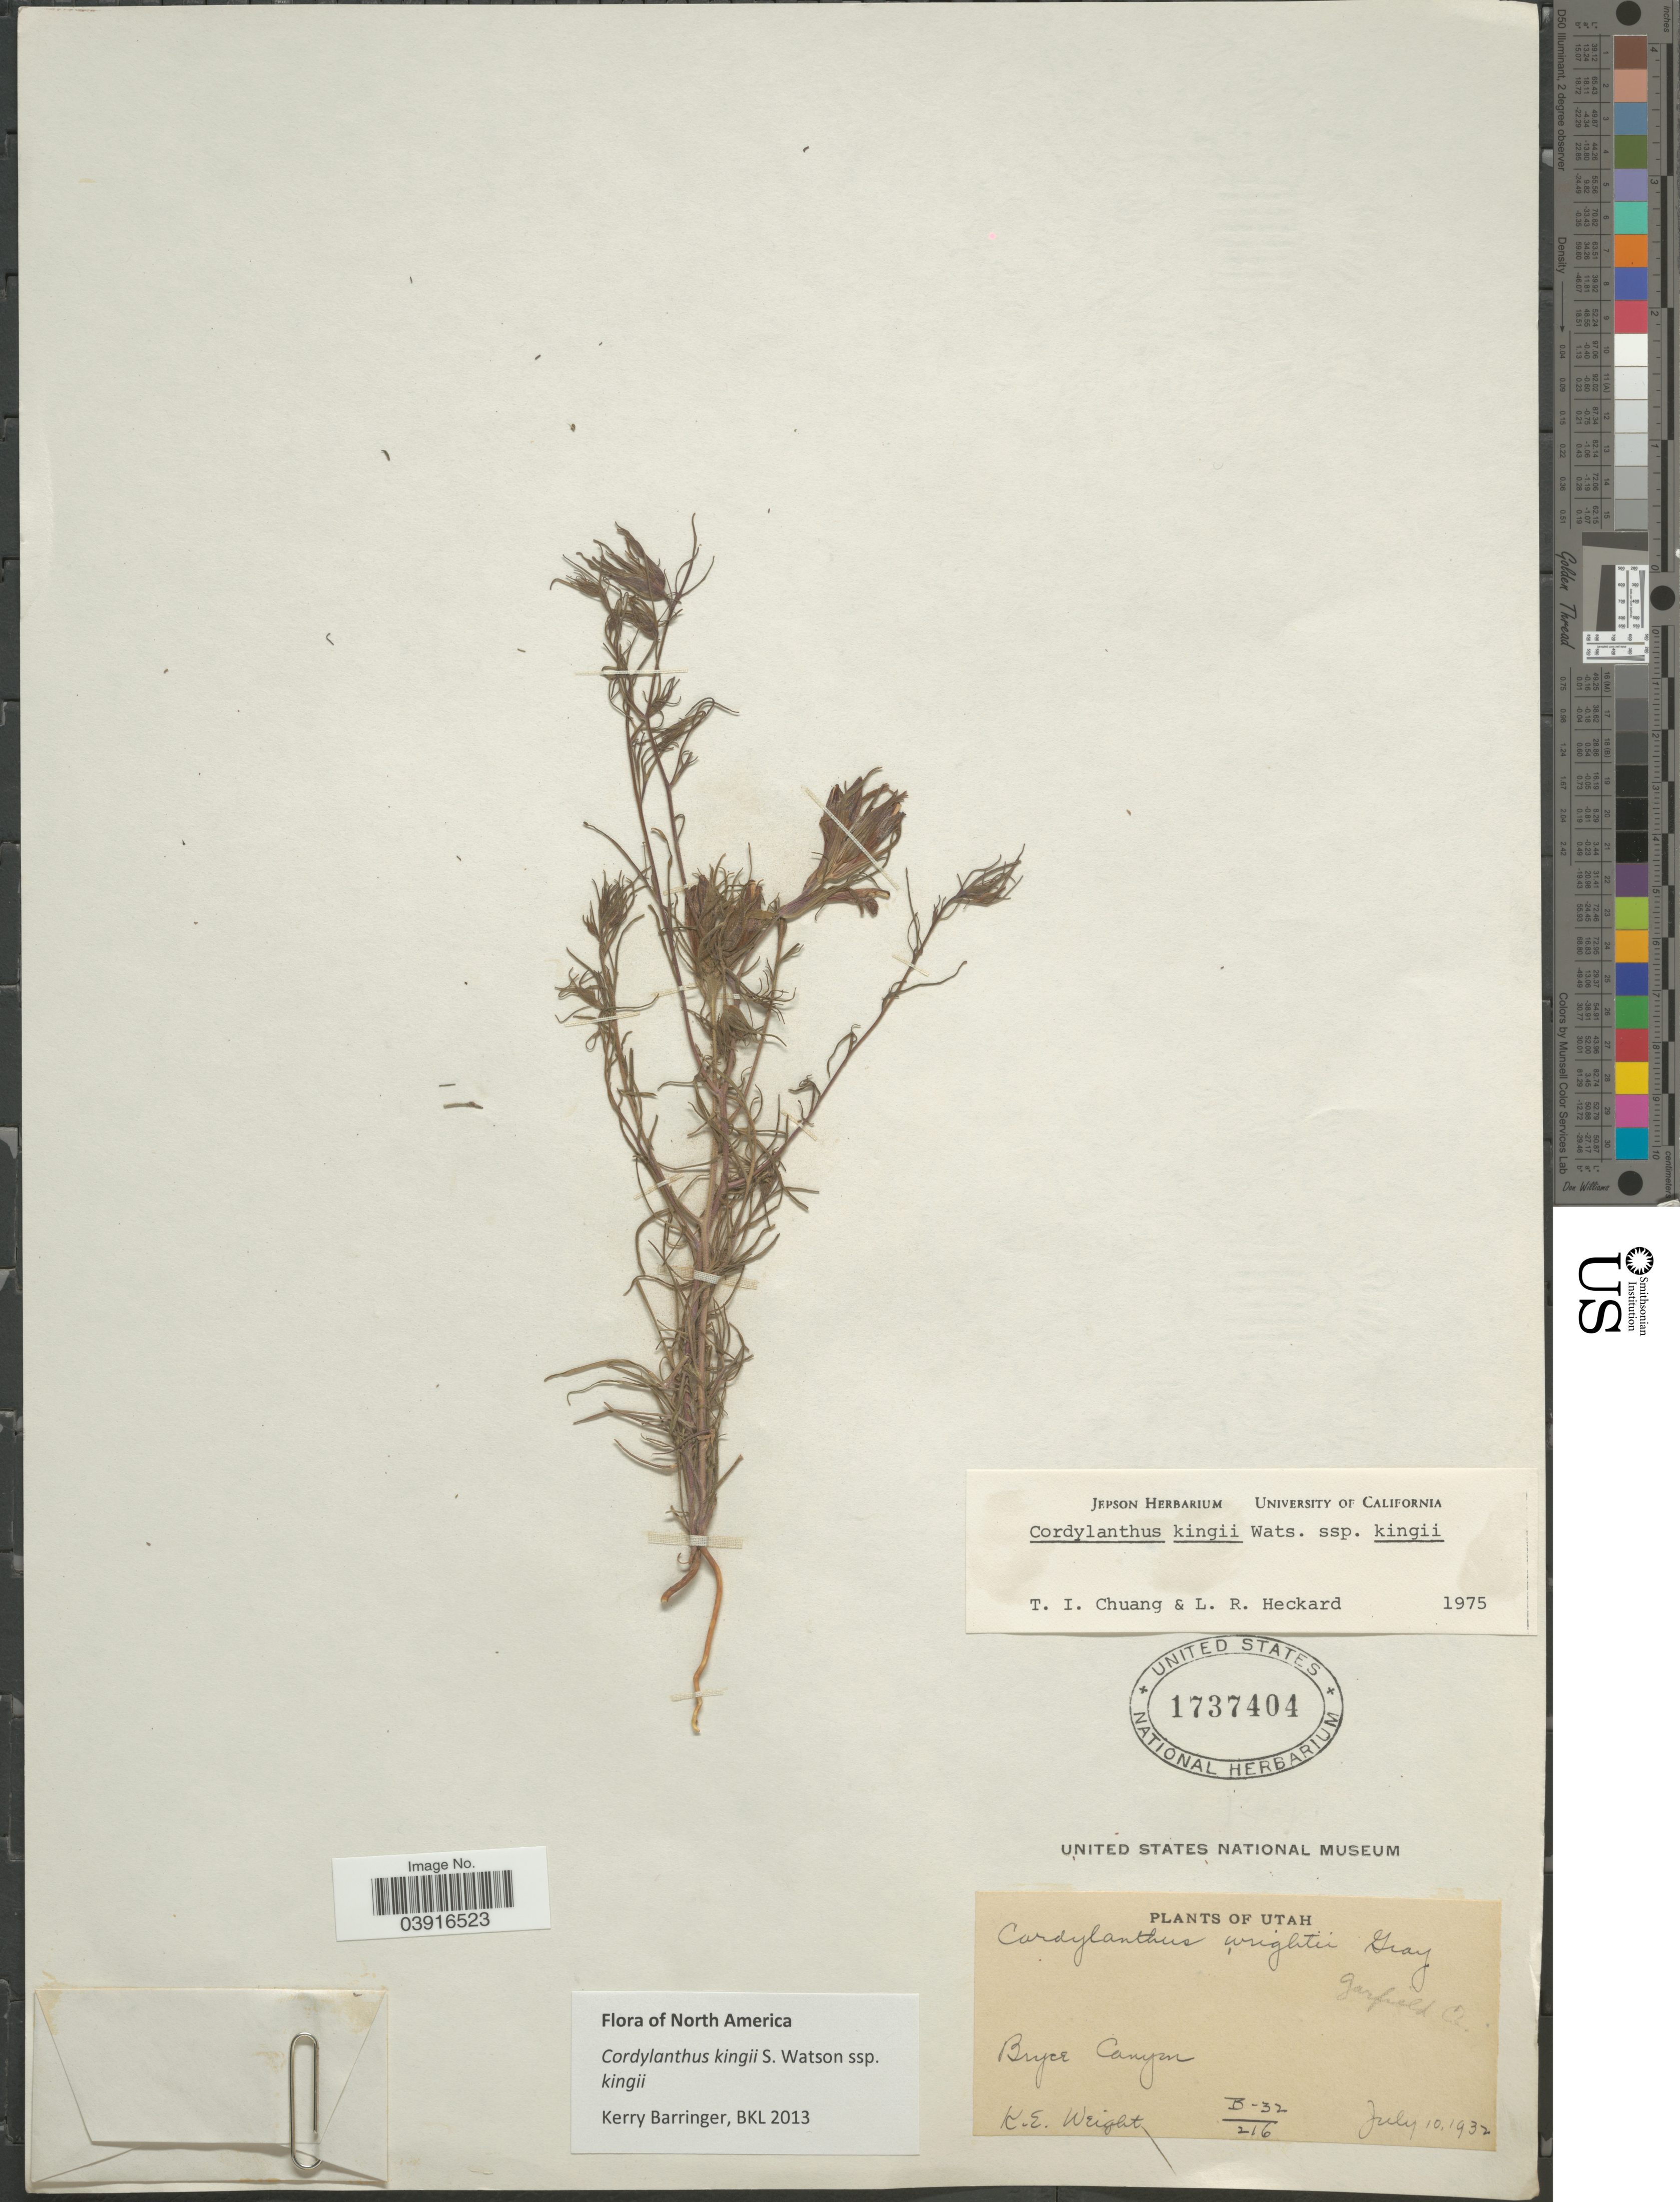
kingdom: Plantae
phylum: Tracheophyta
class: Magnoliopsida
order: Lamiales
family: Orobanchaceae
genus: Cordylanthus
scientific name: Cordylanthus kingii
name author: S. Watson in C. King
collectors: K. Weight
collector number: B-32/216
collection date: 1932-07-10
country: United States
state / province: Utah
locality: Garfield Co. Bryce Canyon.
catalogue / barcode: US 1737404